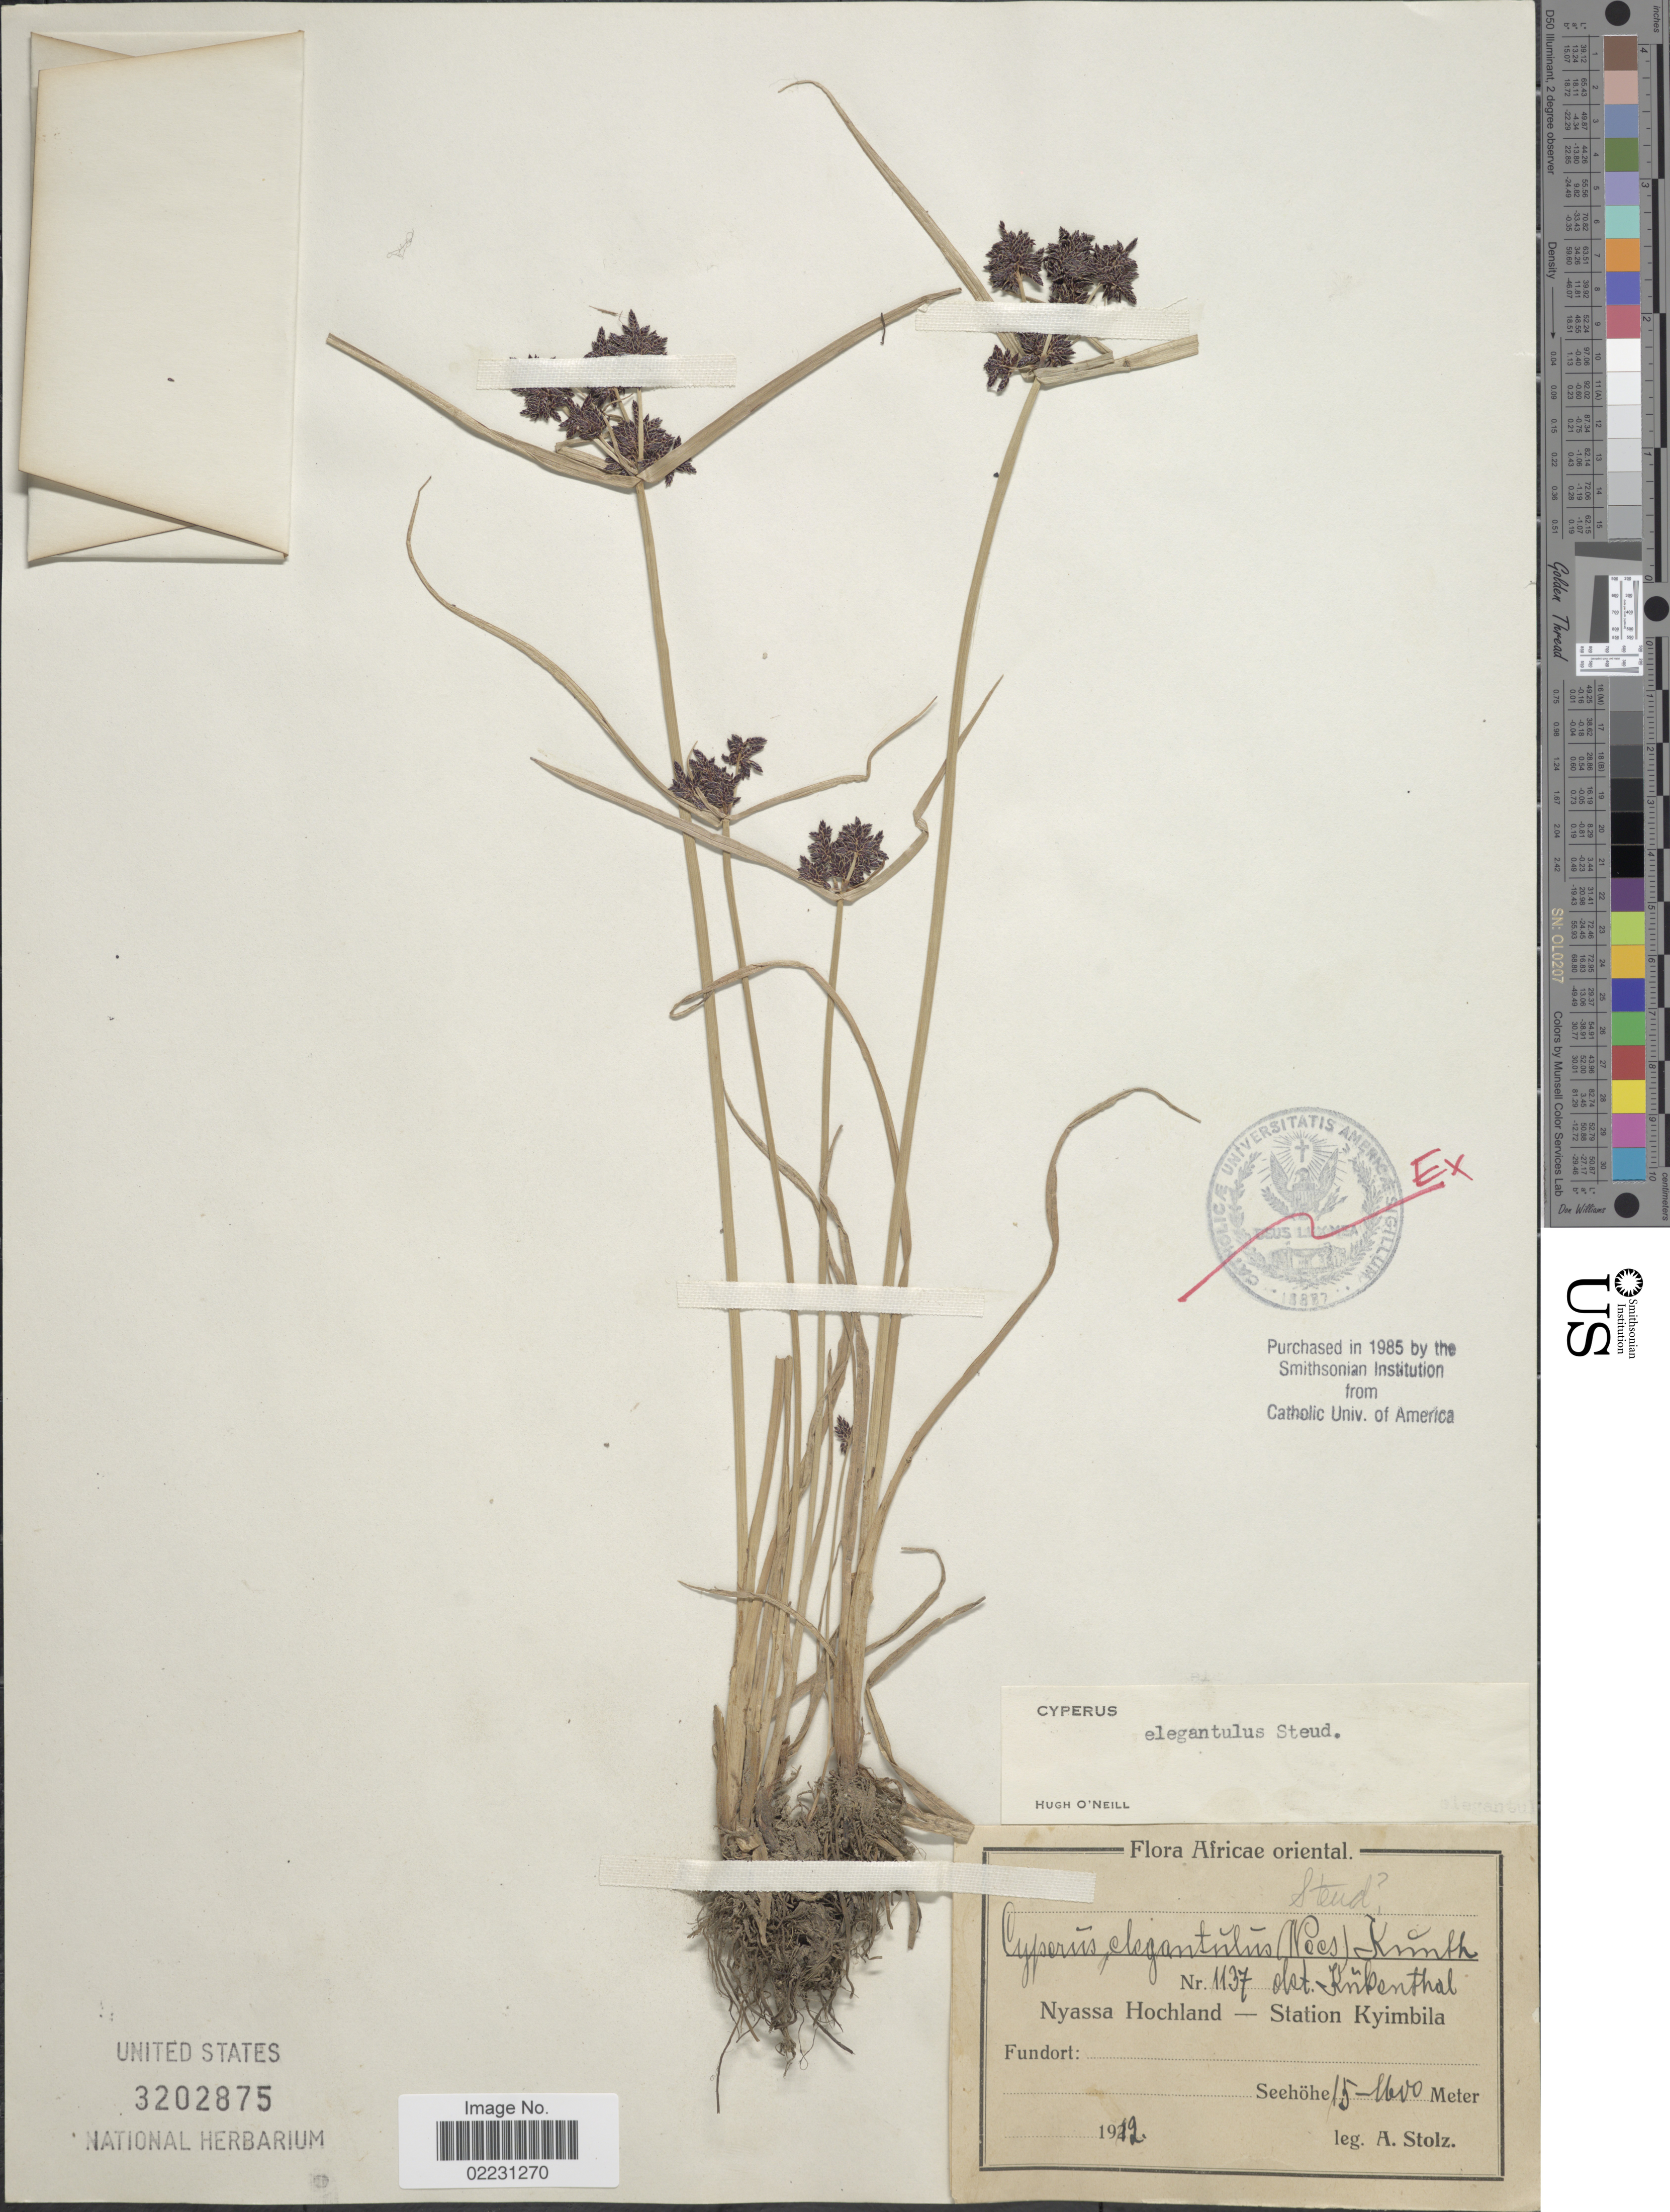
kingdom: Plantae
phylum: Tracheophyta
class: Liliopsida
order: Poales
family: Cyperaceae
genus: Cyperus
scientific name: Cyperus elegantulus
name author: Steud.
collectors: A. Stolz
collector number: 1137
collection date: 1912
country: Malawi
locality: Africae oriental. Nyassa Hochland - Station Kyimbila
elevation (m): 1500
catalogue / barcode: US 3202875